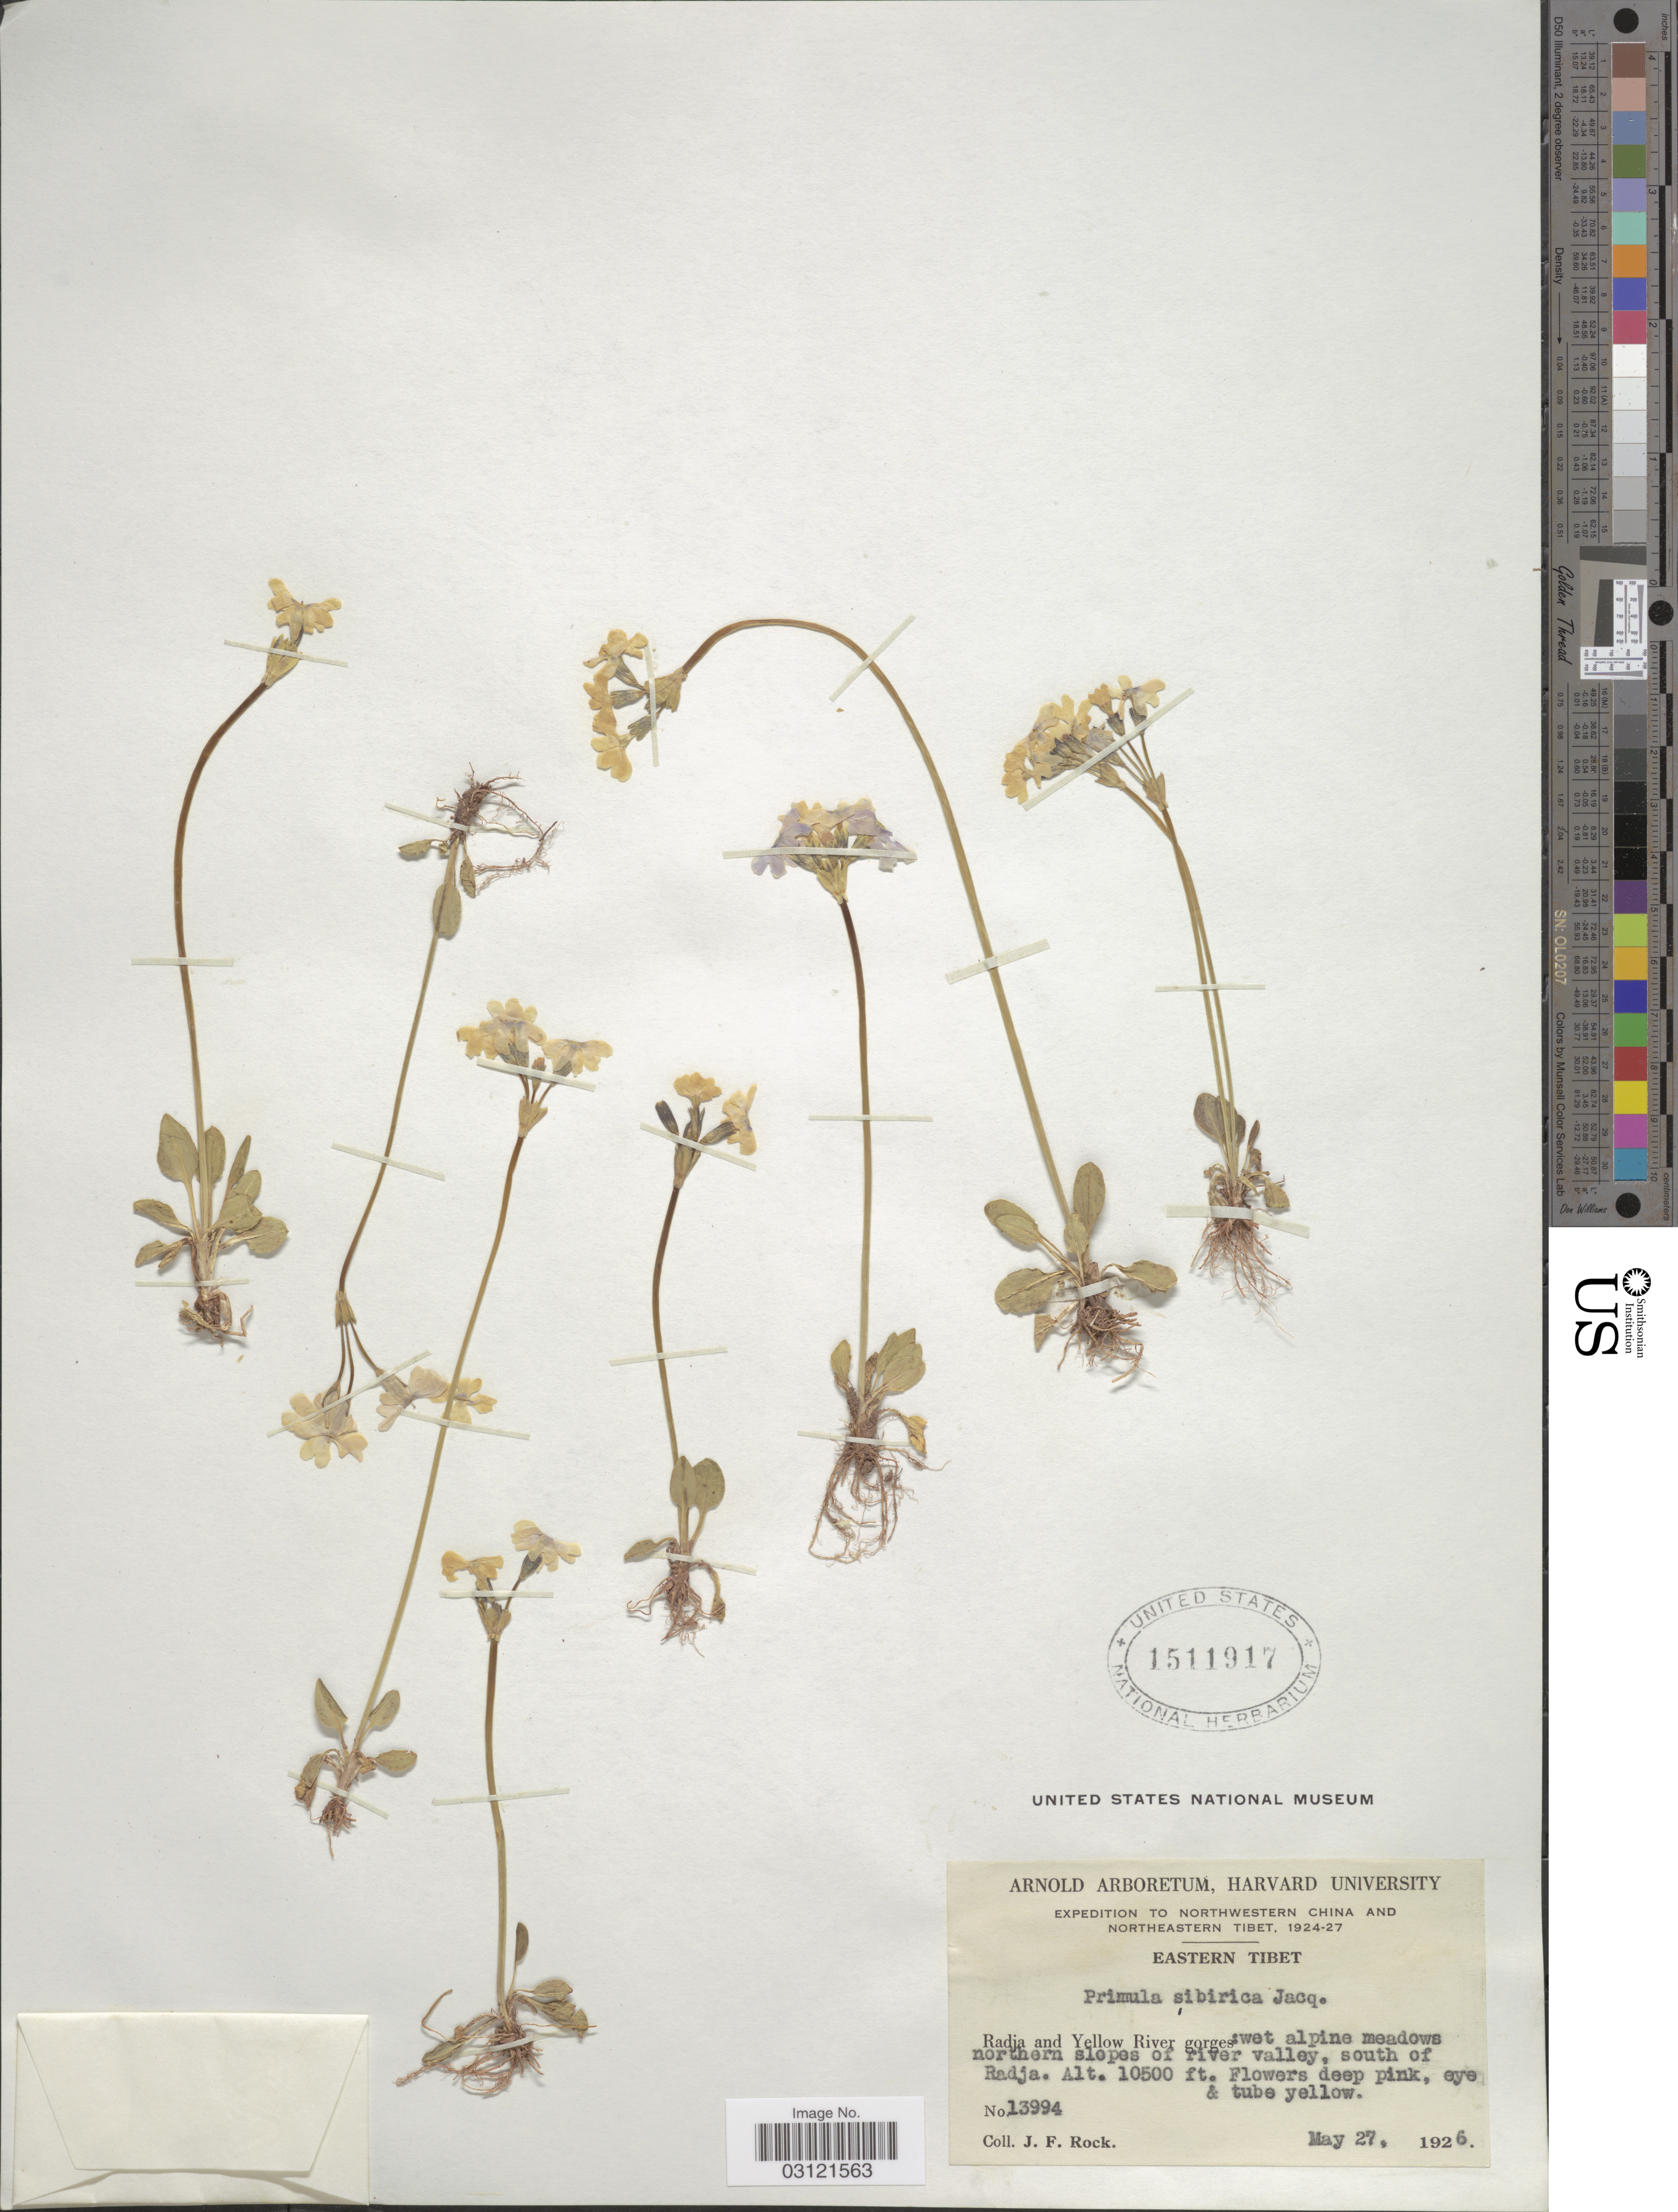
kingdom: Plantae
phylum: Tracheophyta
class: Magnoliopsida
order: Ericales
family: Primulaceae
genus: Primula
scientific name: Primula nutans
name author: Georgi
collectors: J. Rock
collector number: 13994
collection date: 1926-05-27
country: China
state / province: Xizang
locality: Northeastern Tibet, Eastern Tibet, Radia and Yellow River gorges: wet alpine meadows northern slopes of river valley, south of Radja.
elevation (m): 3200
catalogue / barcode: US 1511917